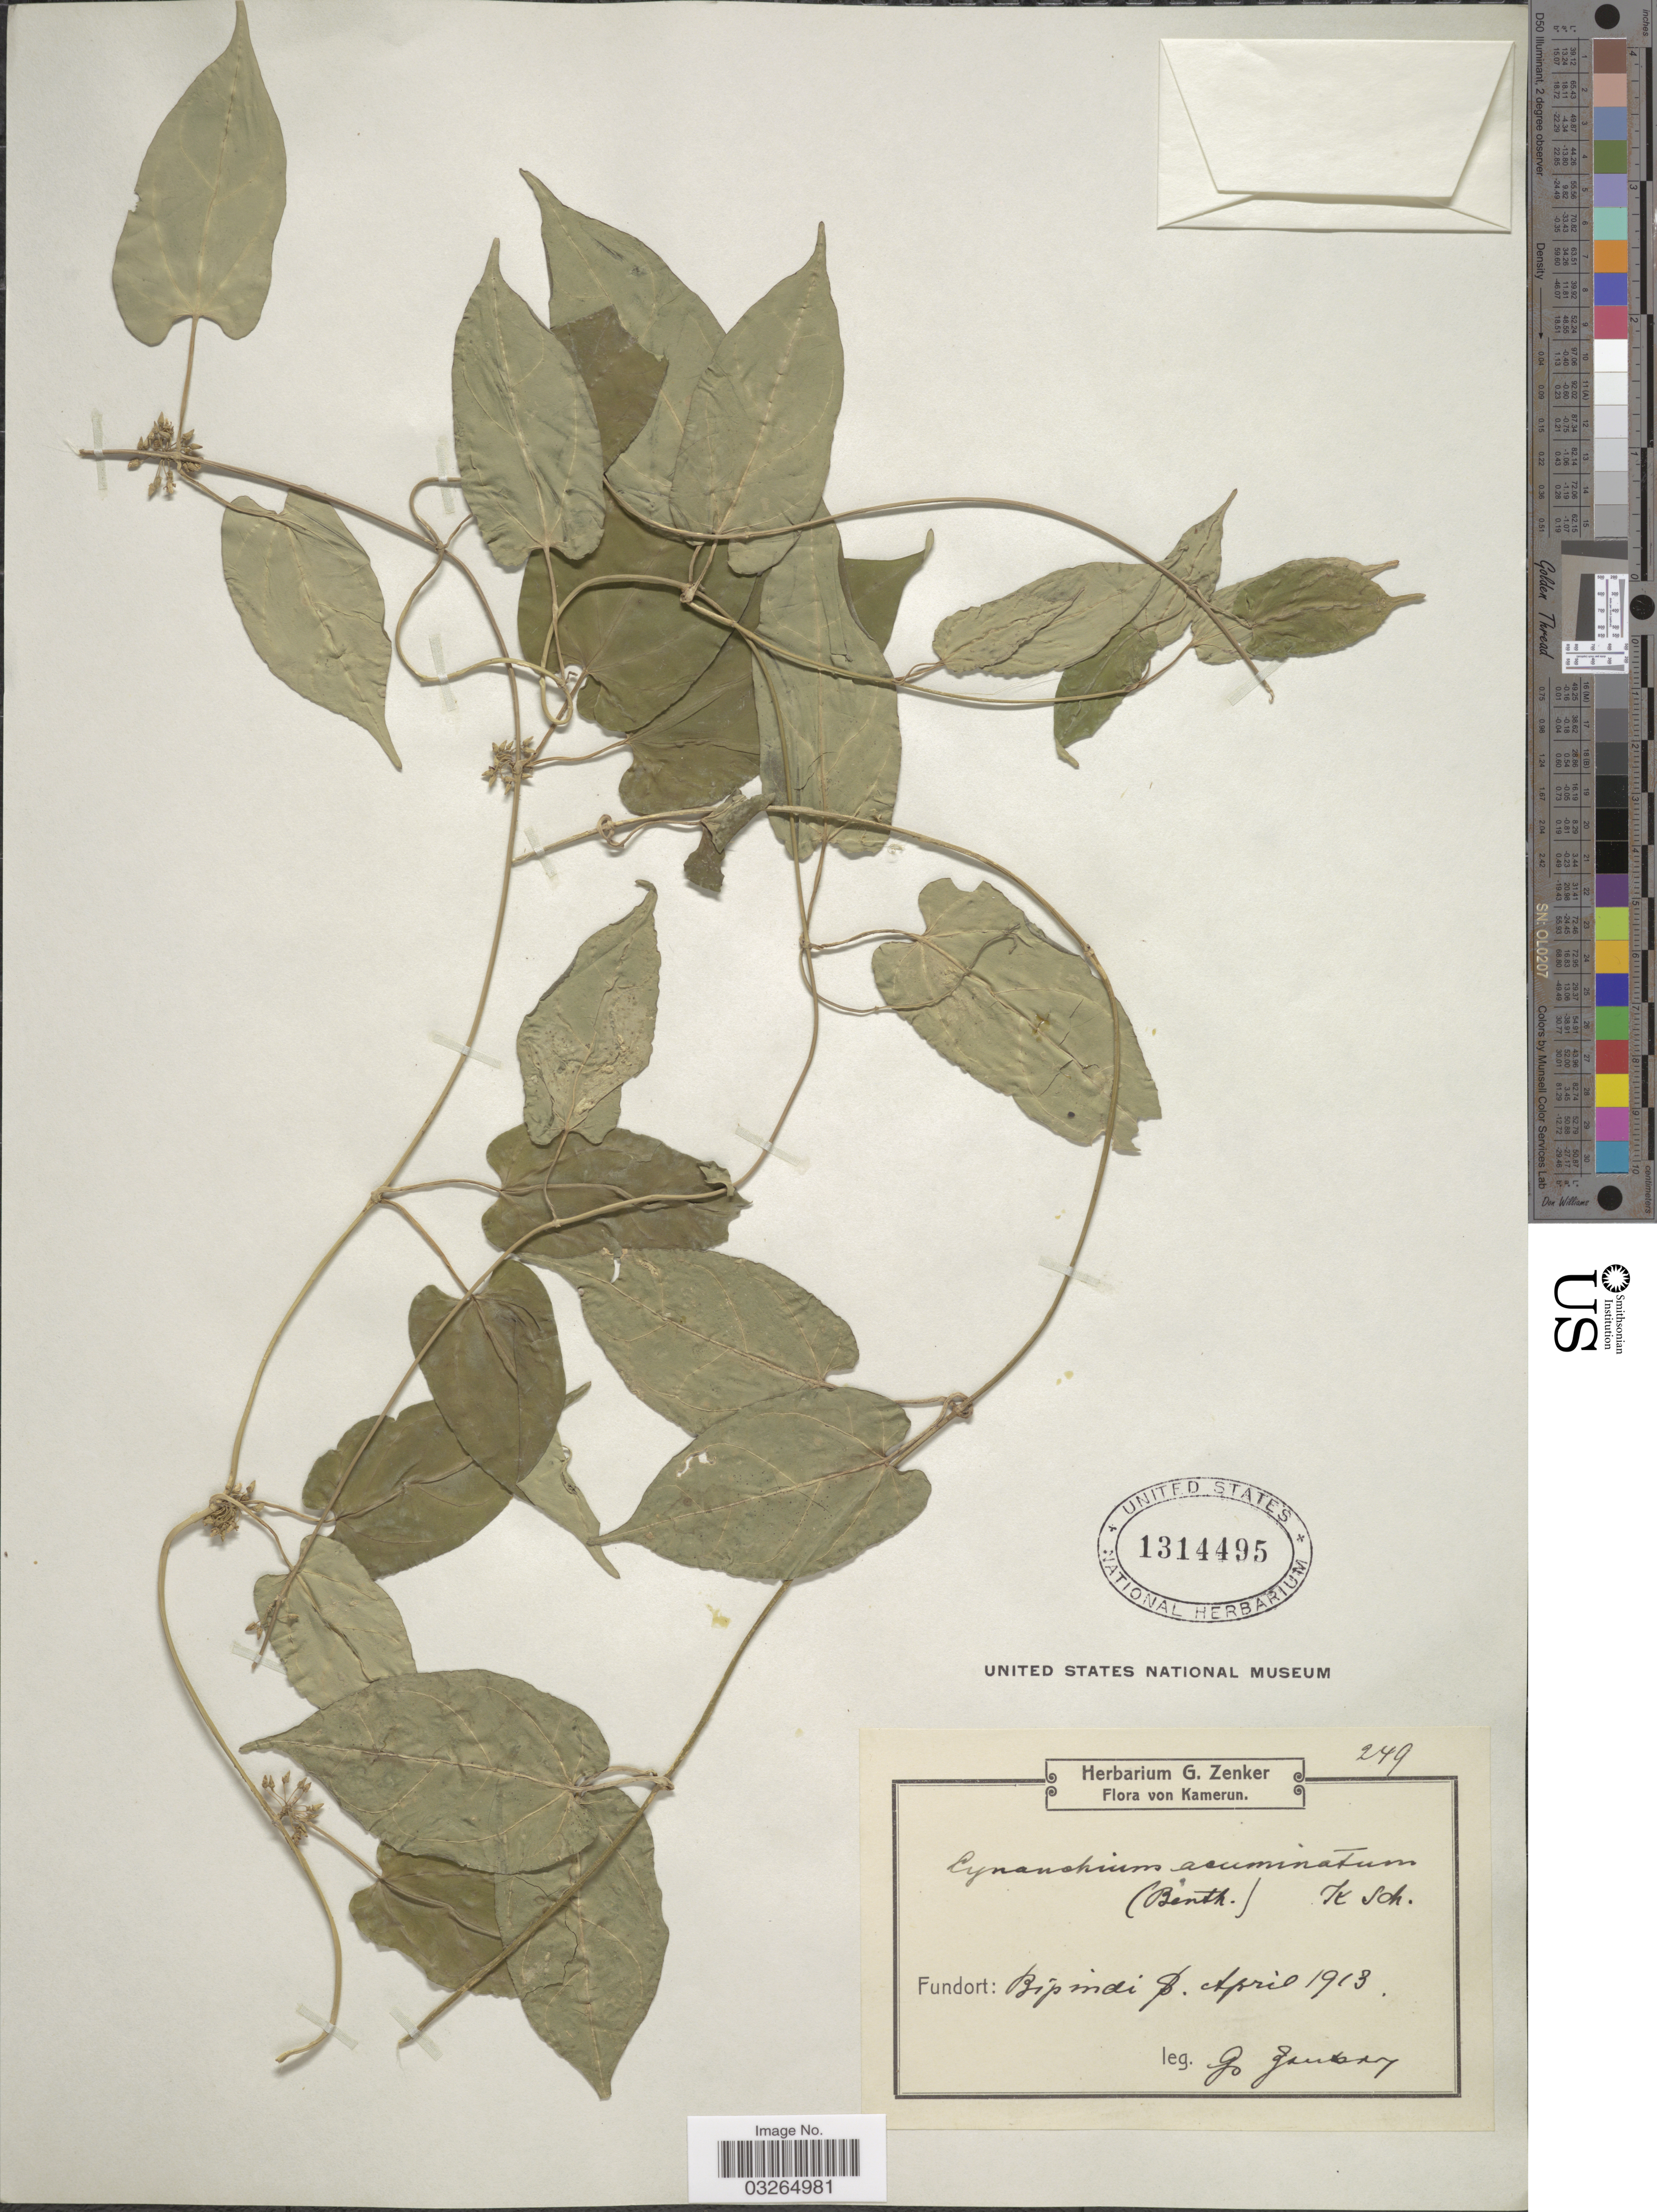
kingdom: Plantae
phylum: Tracheophyta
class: Magnoliopsida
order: Gentianales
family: Apocynaceae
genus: Cynanchum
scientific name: Cynanchum acuminatum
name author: Humb. & Bonpl. ex Schult.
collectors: G. A. Zenker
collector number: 249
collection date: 1913-04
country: Cameroon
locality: Bipindi S. [interpreted]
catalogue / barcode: US 1314495